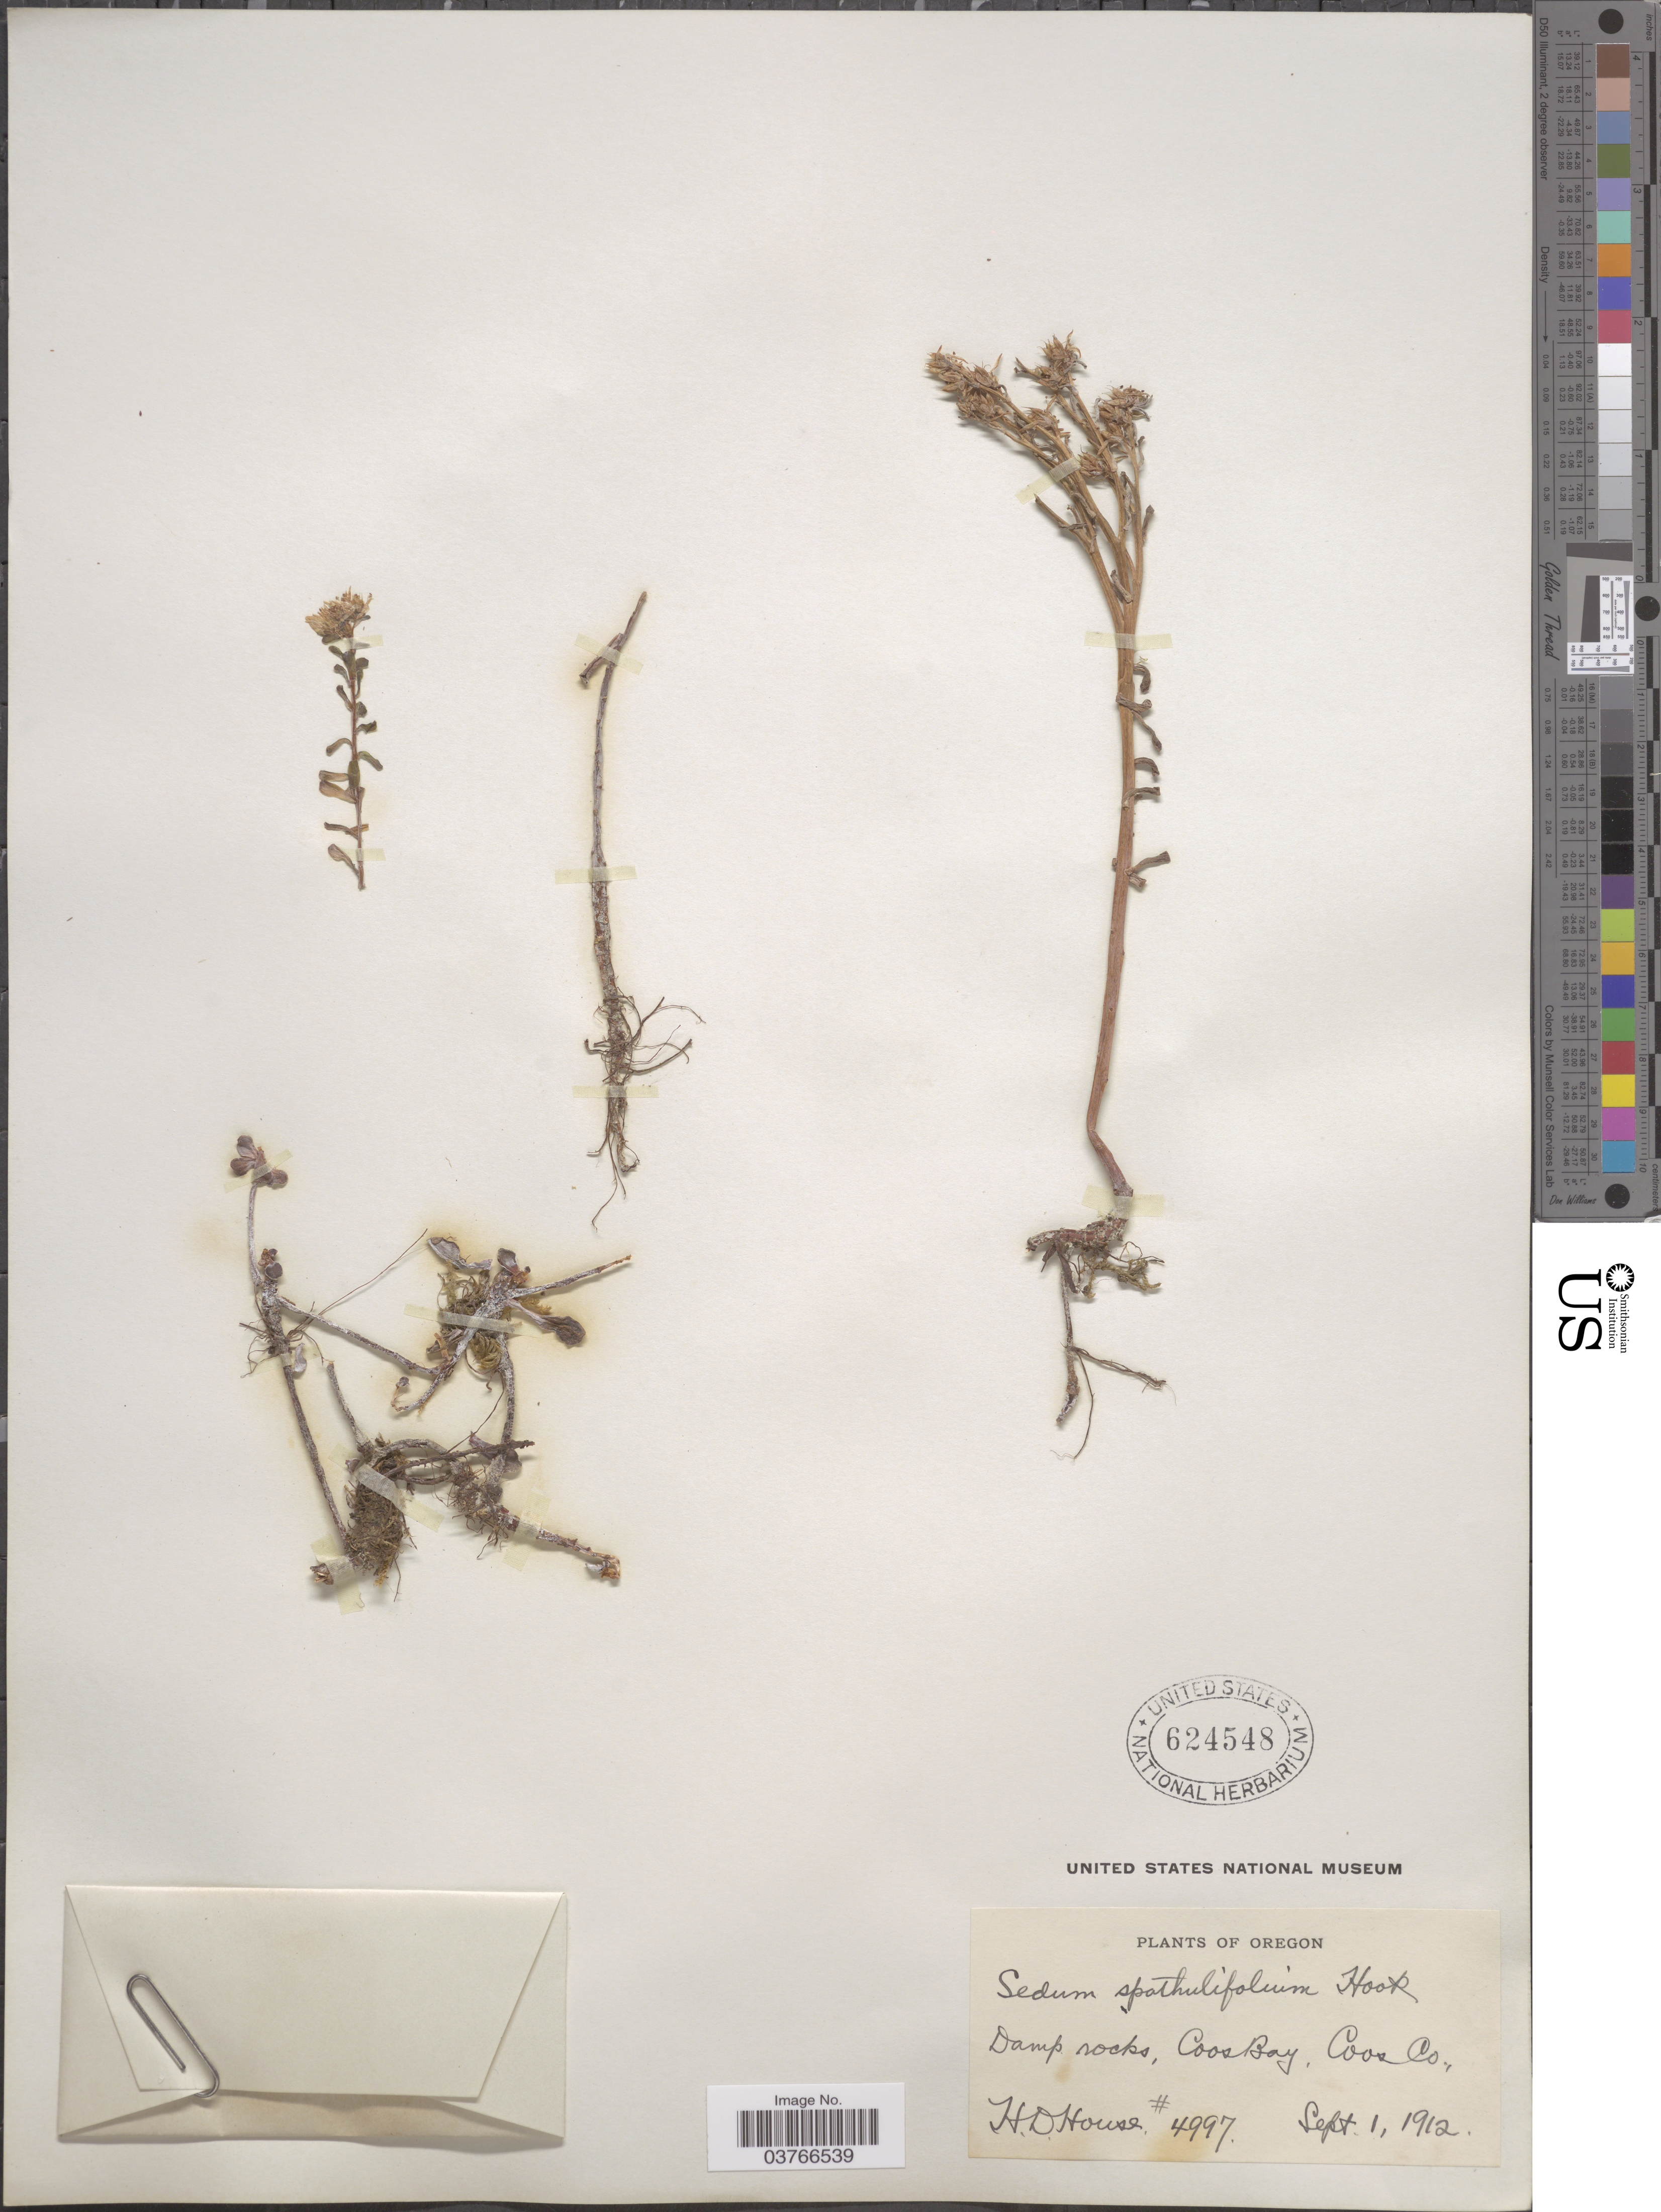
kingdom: Plantae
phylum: Tracheophyta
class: Magnoliopsida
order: Saxifragales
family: Crassulaceae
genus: Sedum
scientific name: Sedum spathulifolium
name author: Hook.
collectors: H. D. House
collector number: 4997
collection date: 1912-09-01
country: United States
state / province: Oregon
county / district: Coos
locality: Damp rocks, Coos Bay, Coos Co.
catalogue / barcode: US 624548